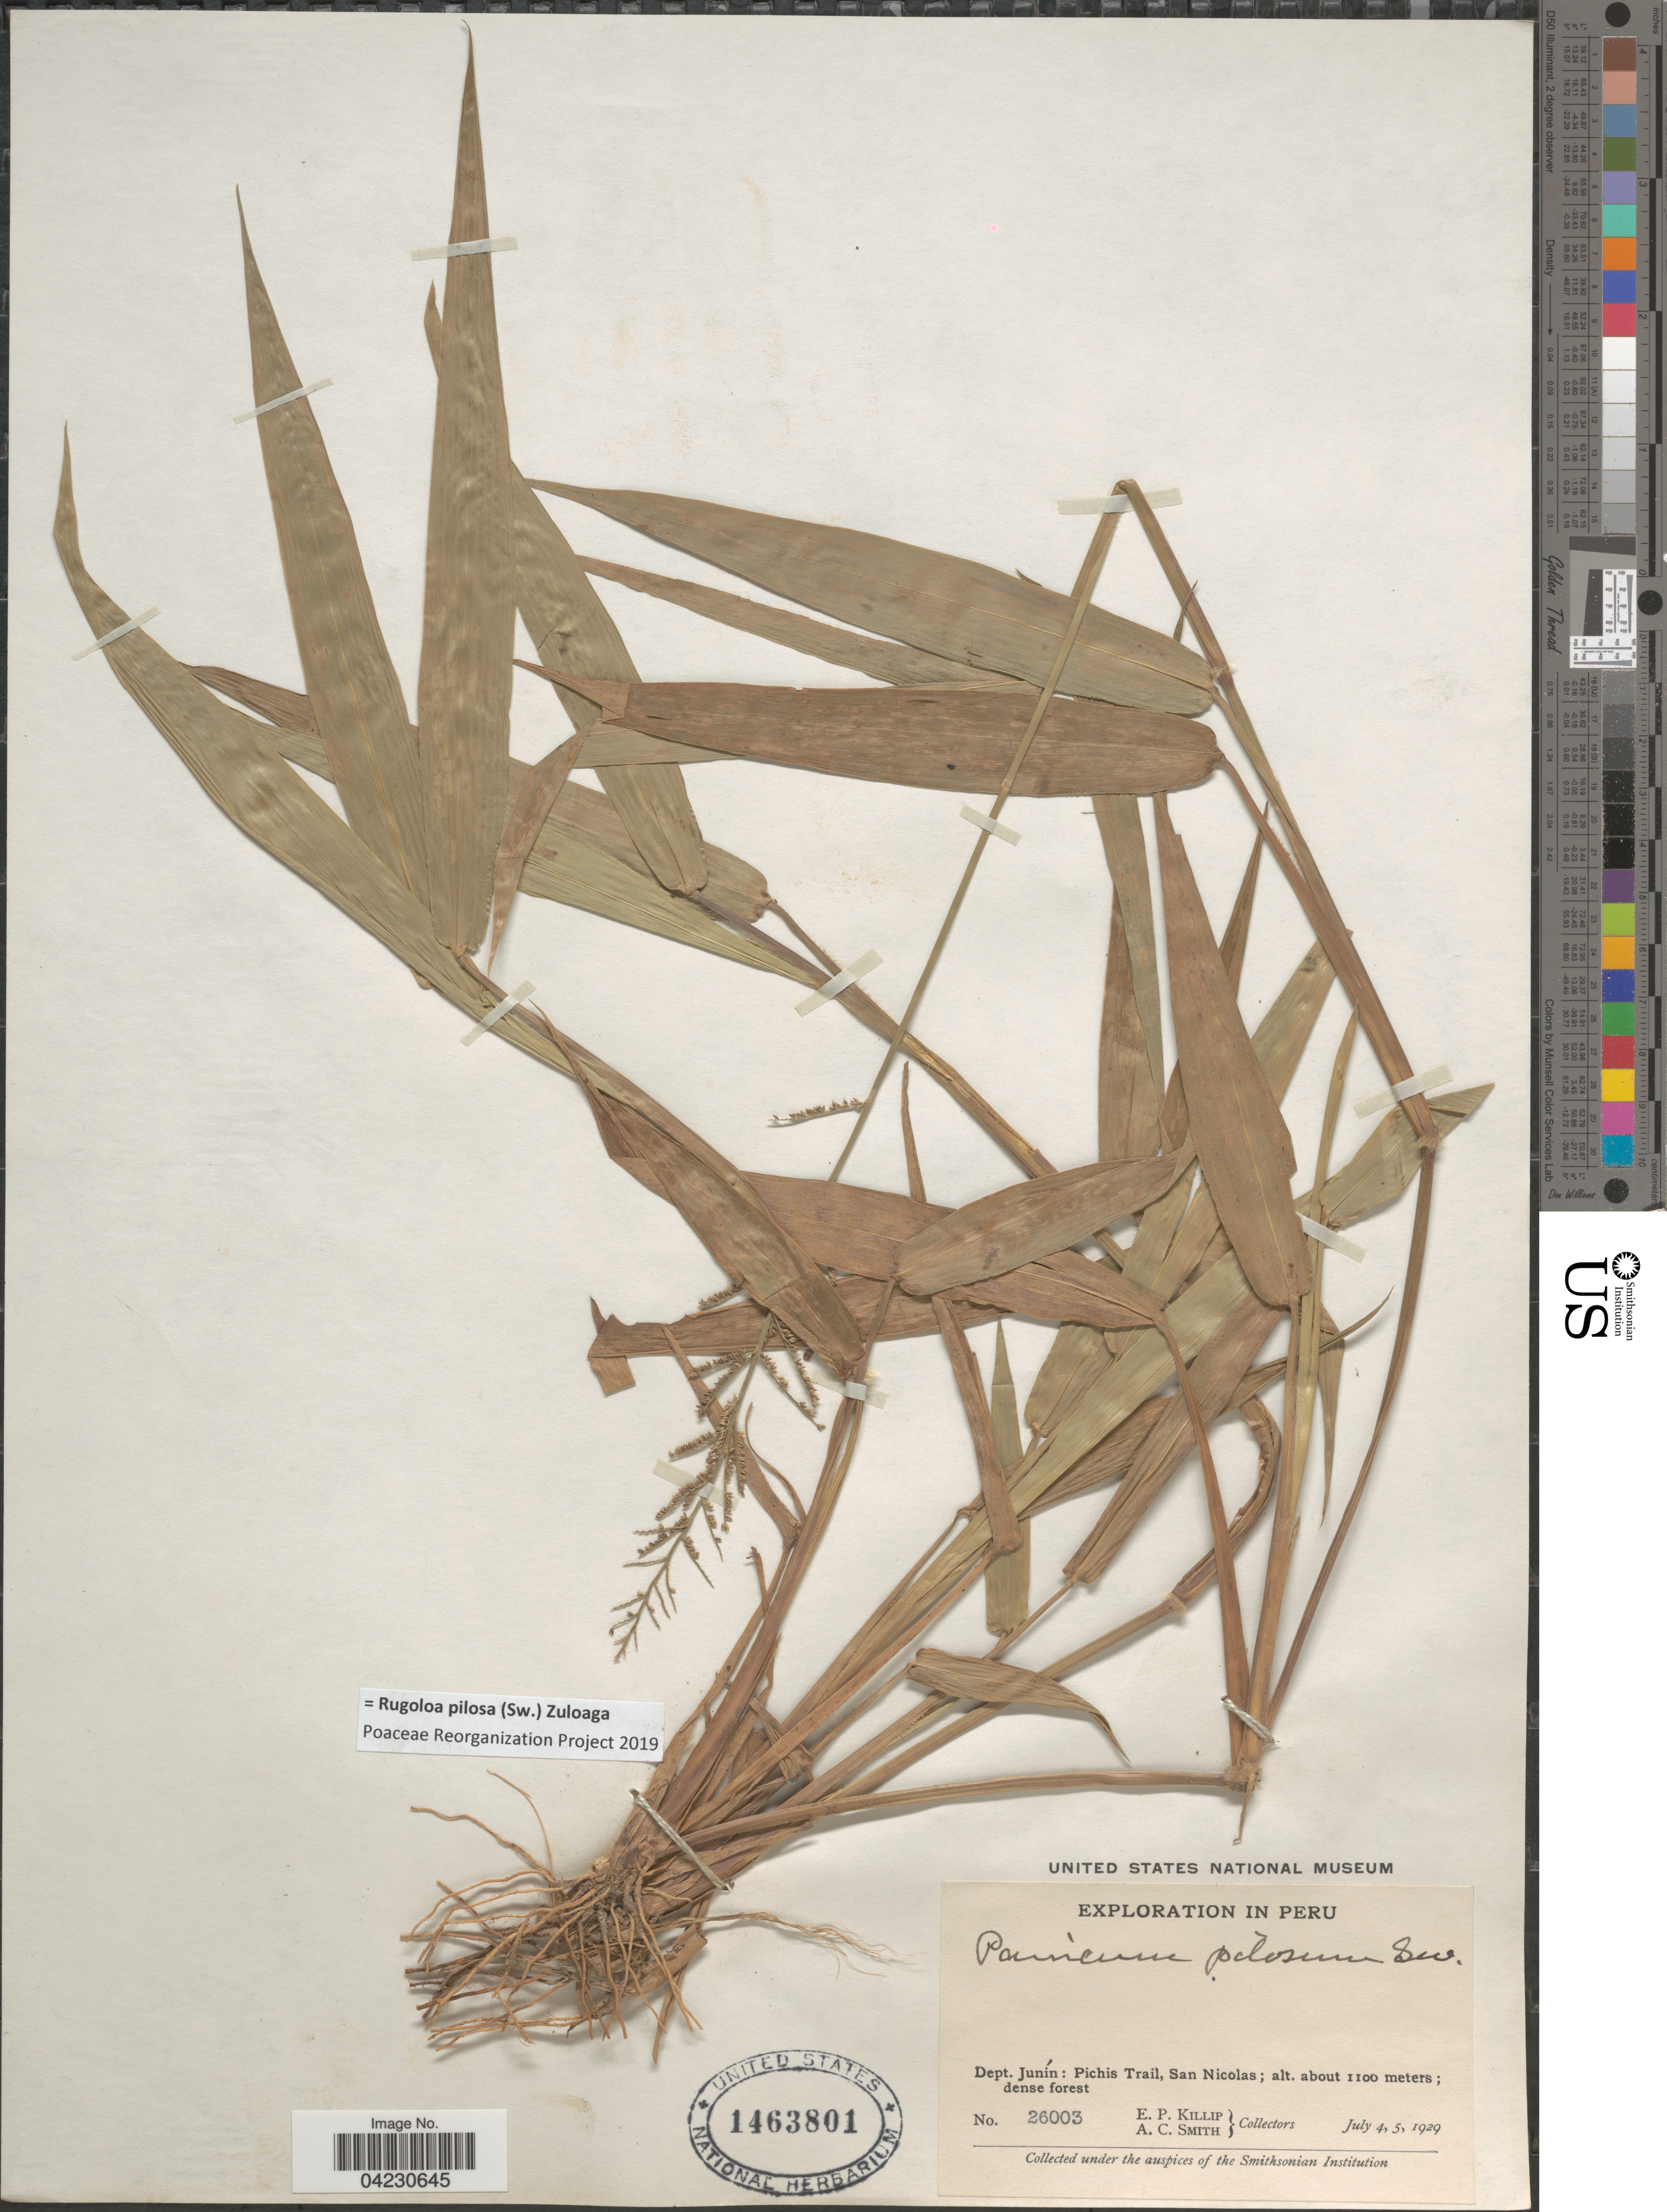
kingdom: Plantae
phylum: Tracheophyta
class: Liliopsida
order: Poales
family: Poaceae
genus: Rugoloa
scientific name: Rugoloa pilosa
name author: (Sw.) Zuloaga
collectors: E. P. Killip & A. C. Smith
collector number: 26003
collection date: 1929-07-04/1929-07-05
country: Peru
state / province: Junín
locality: Exploration in Peru. Dept. Junín: Pichis Trail, San Nicolas.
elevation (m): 1100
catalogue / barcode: US 1463801